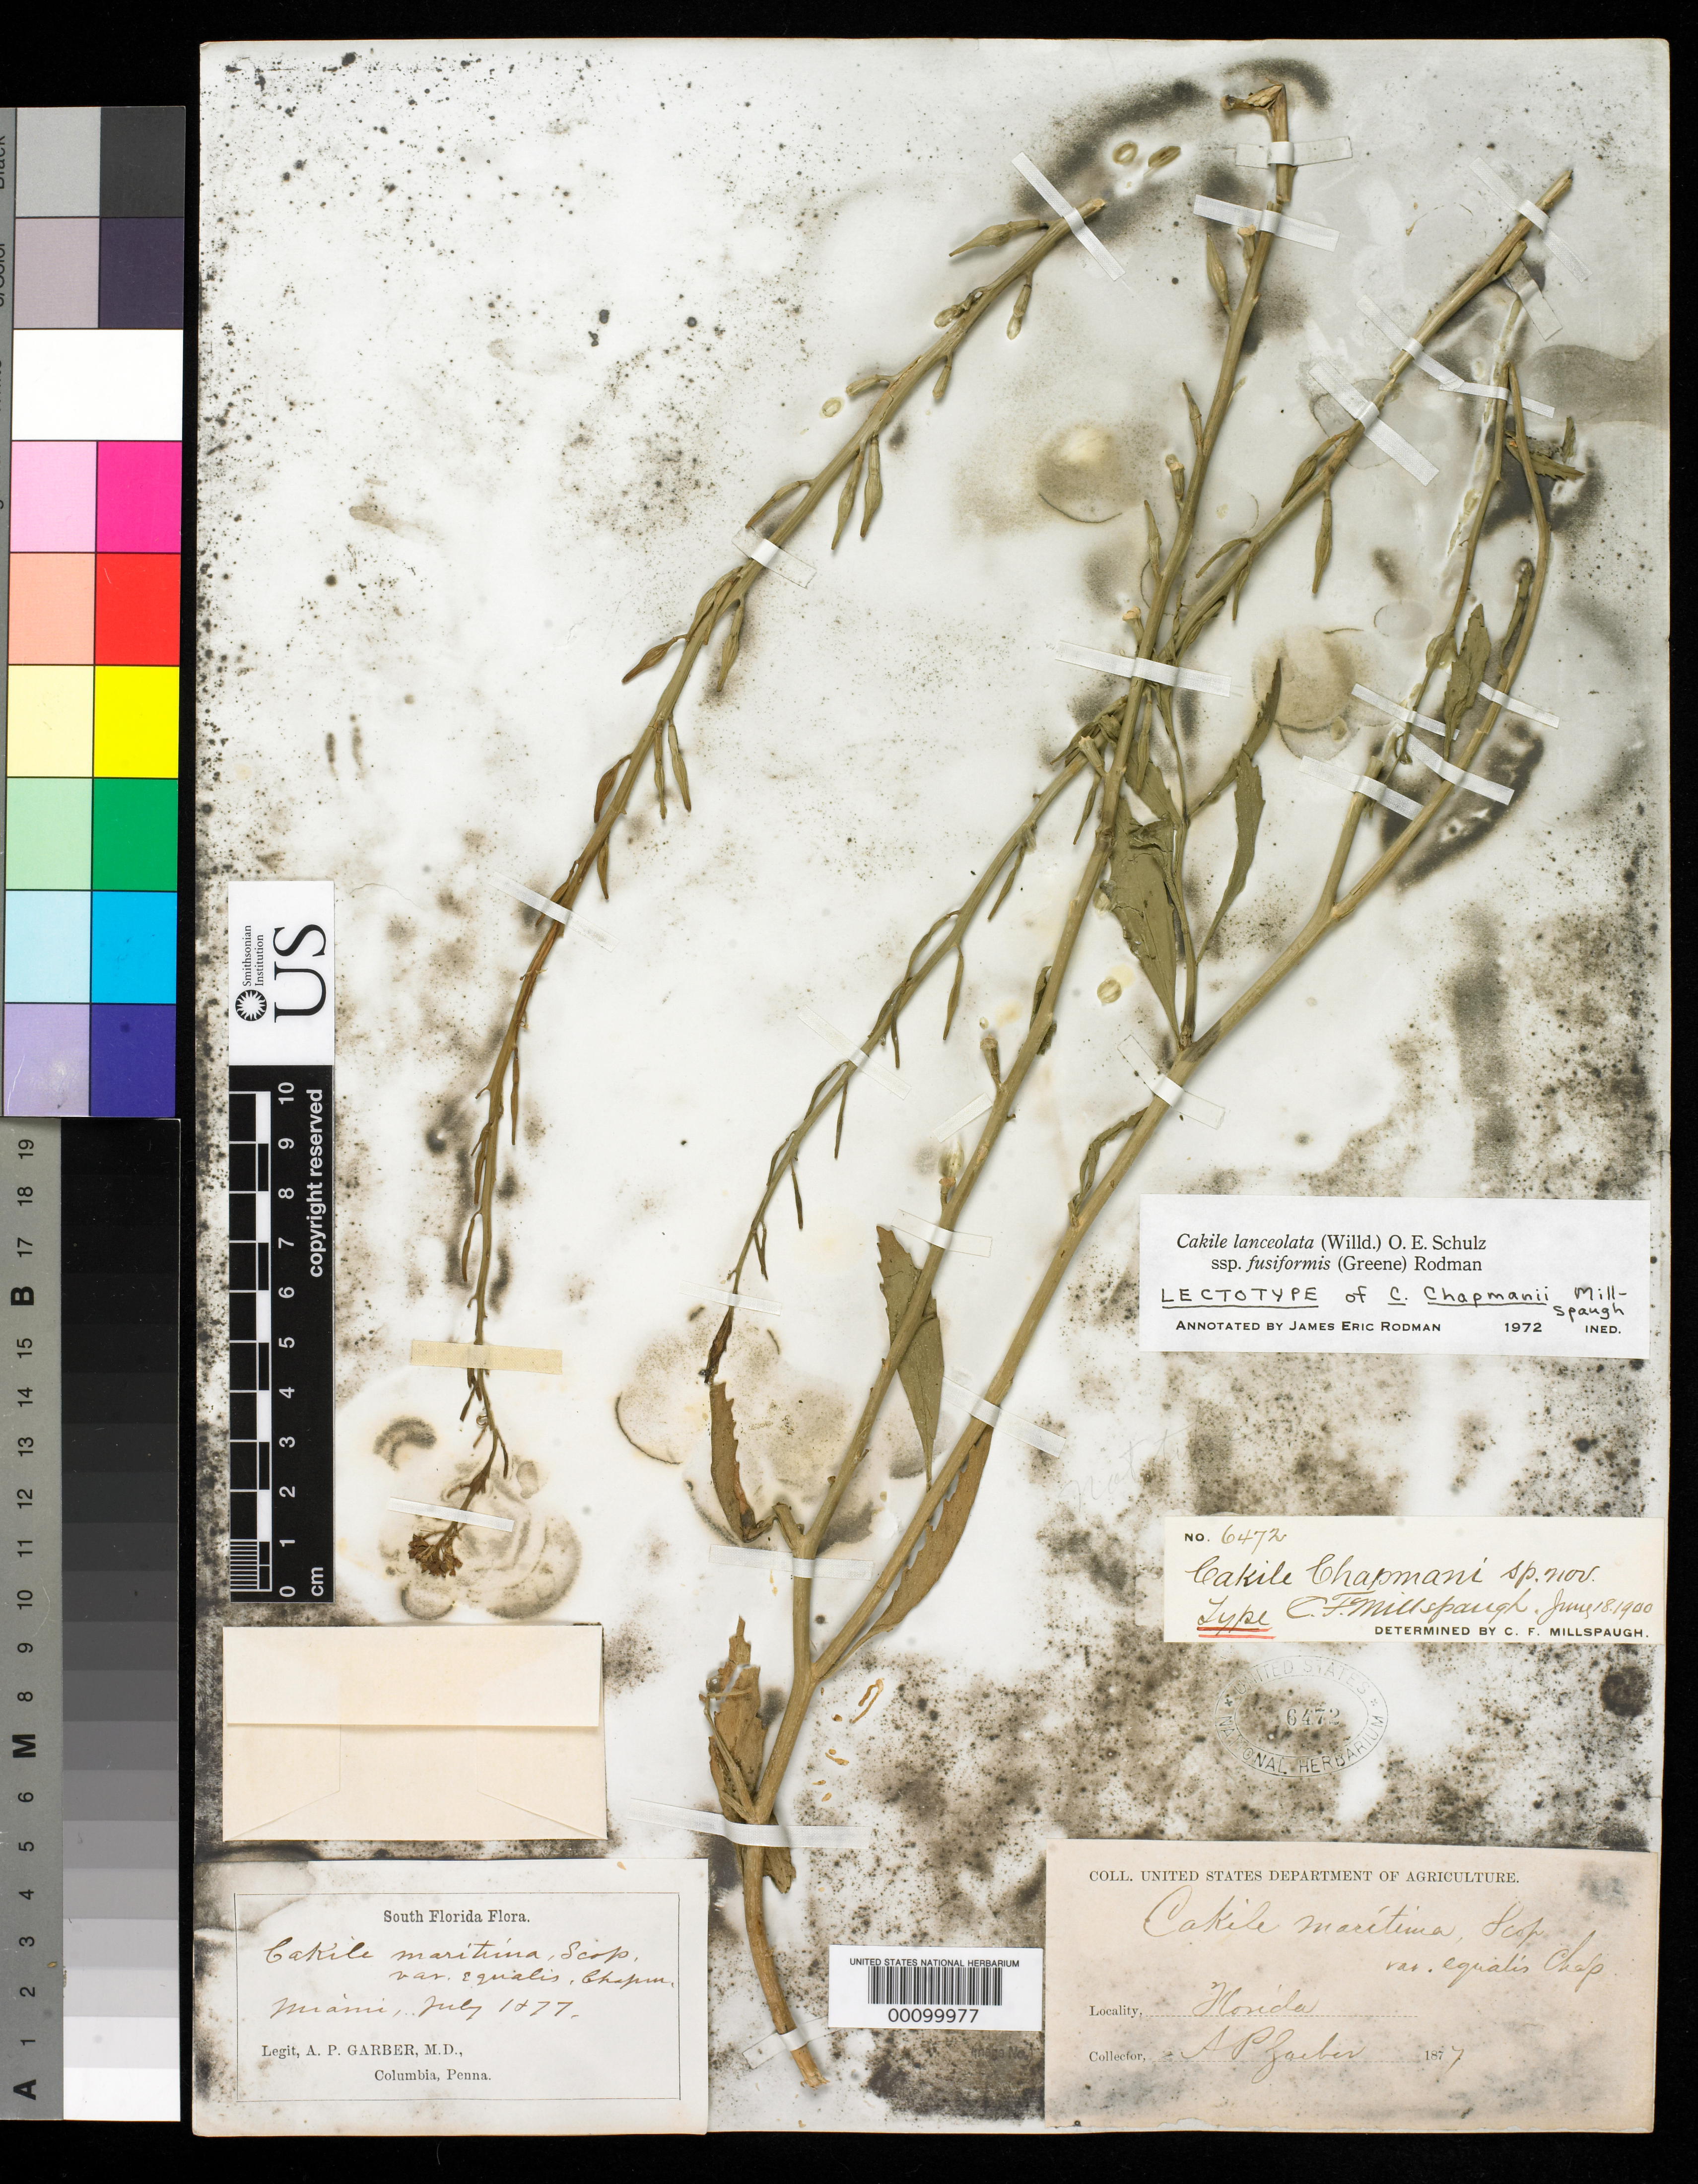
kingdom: Plantae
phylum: Tracheophyta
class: Magnoliopsida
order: Brassicales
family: Brassicaceae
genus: Cakile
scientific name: Cakile chapmanii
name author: Millsp.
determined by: Rodman, J. E.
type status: Lectotype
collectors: A. P. Garber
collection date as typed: Jul 1877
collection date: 1877-07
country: United States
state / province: Florida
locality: Miami.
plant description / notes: Lectotype cited by Rodman as "Garber 6472" [6472=USNH sheet number].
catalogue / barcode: US 6472